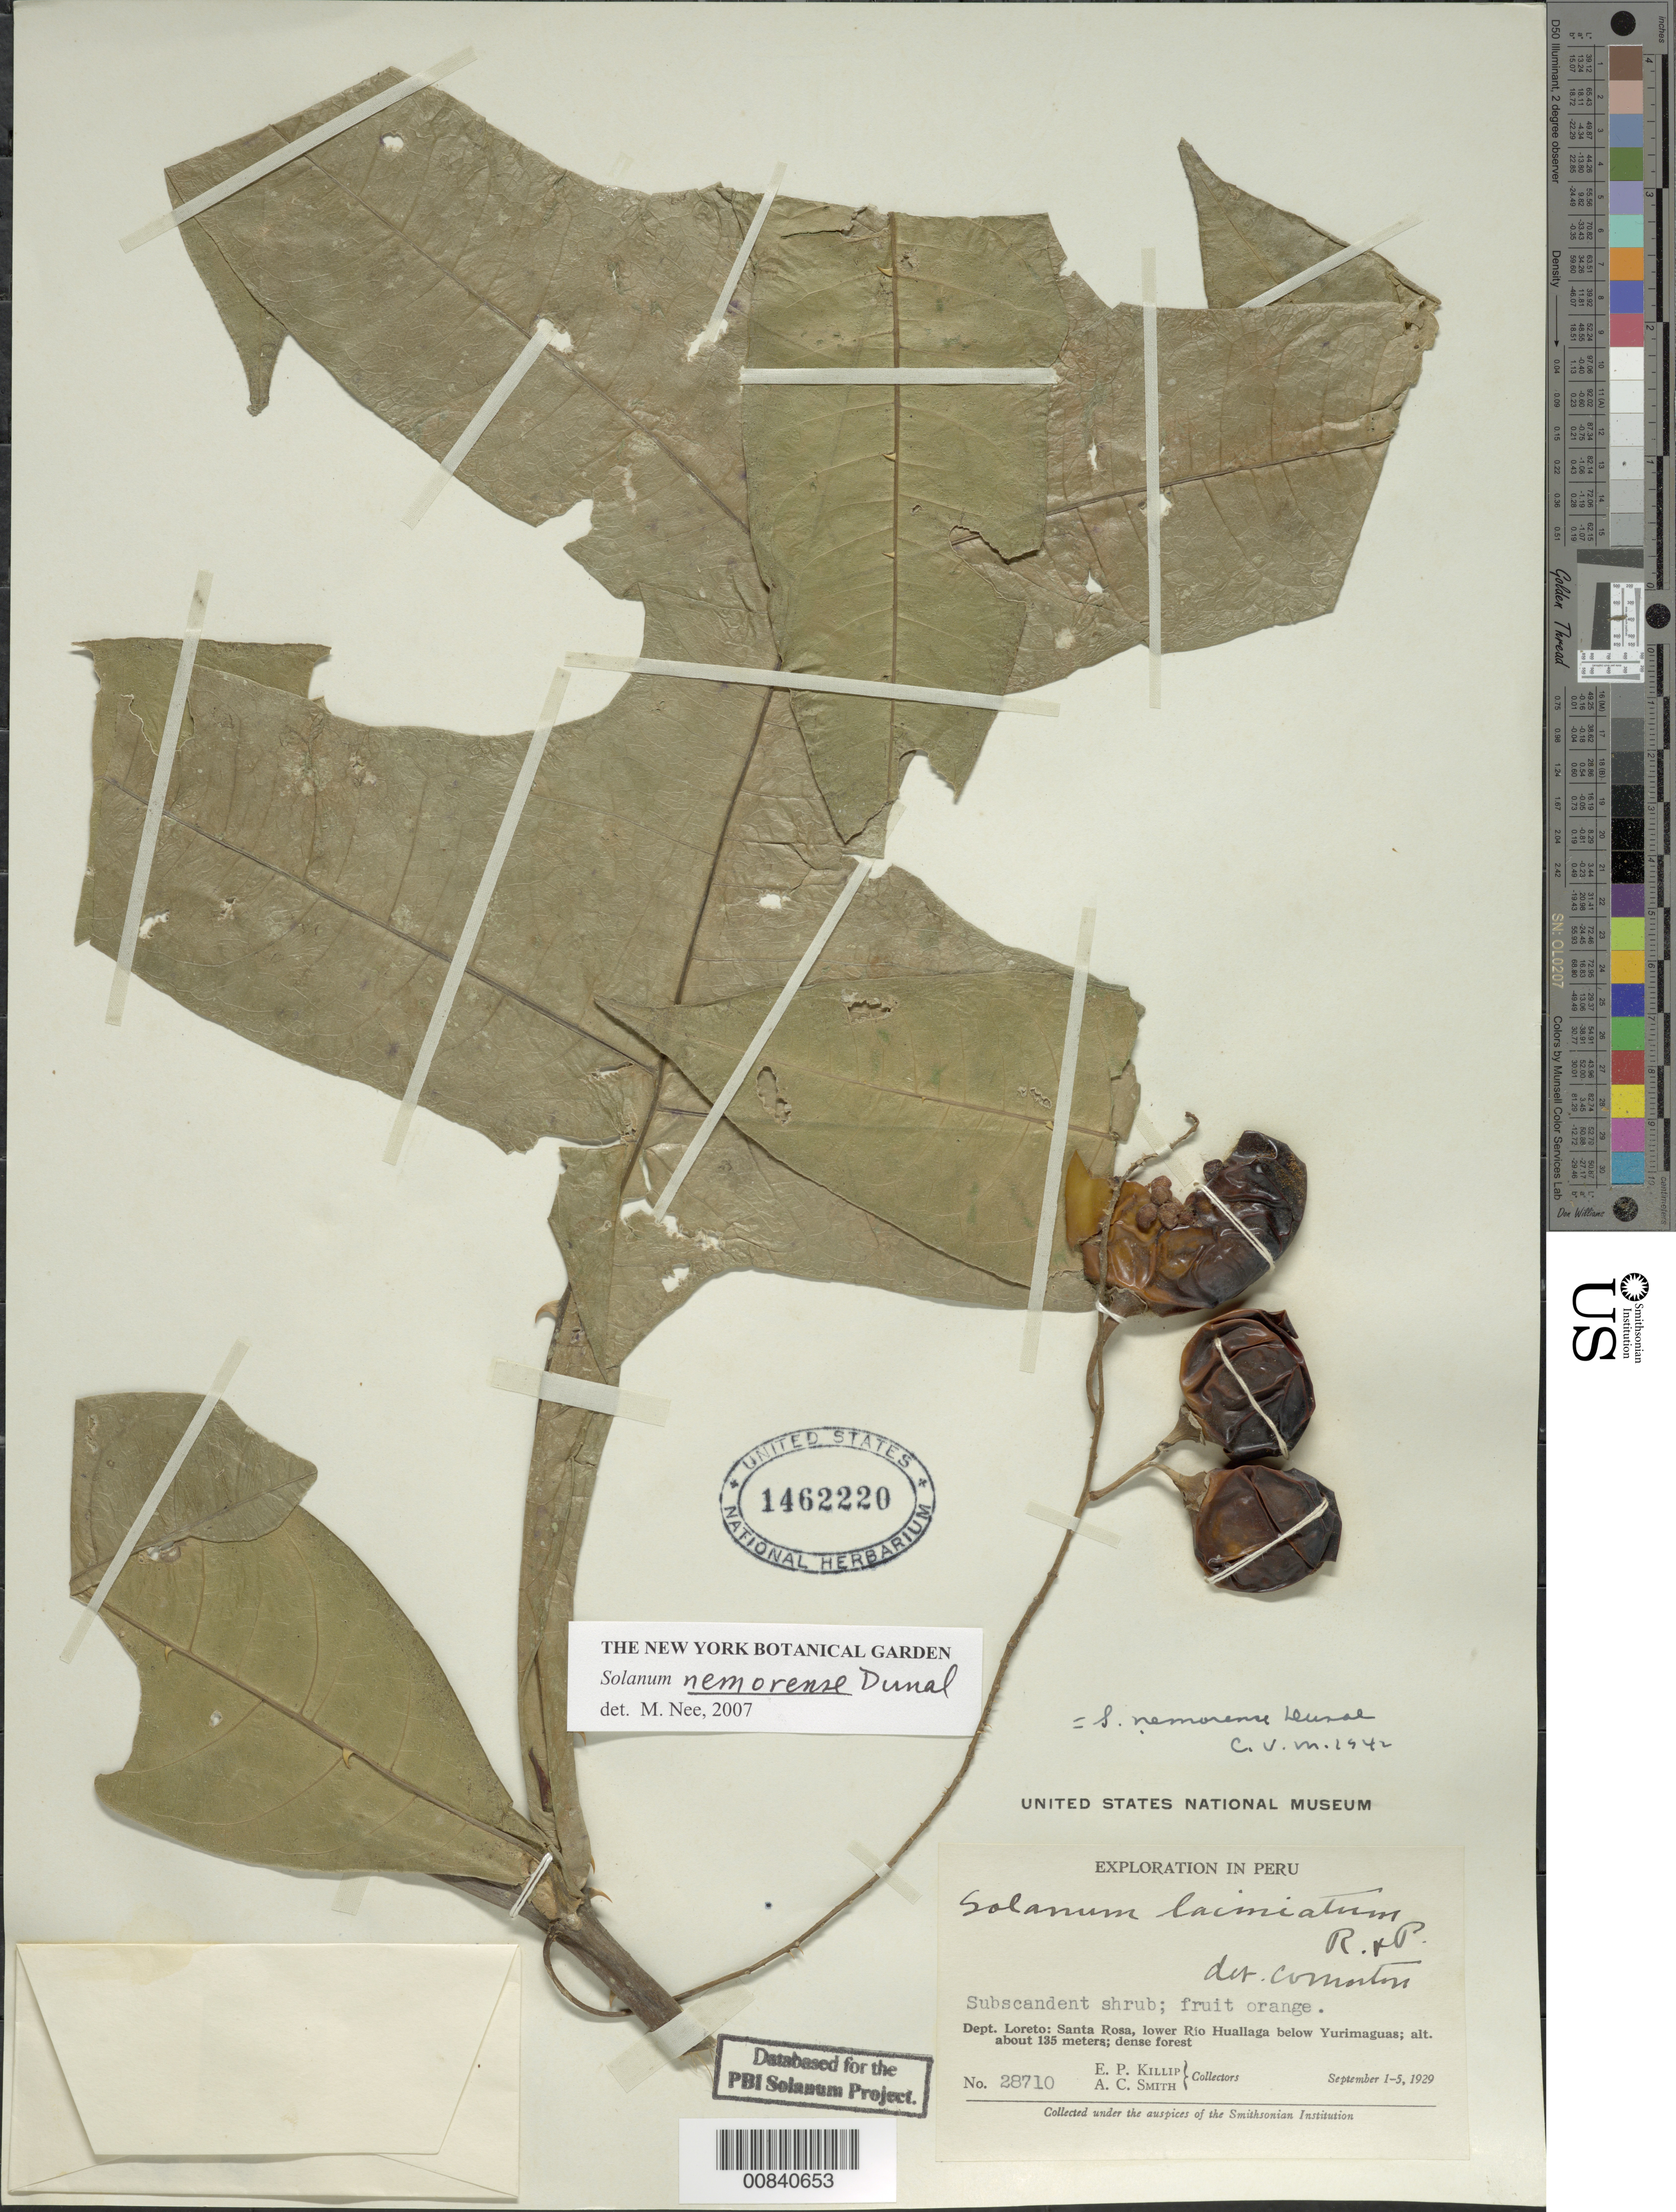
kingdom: Plantae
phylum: Tracheophyta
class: Magnoliopsida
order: Solanales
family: Solanaceae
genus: Solanum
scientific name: Solanum nemorense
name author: Dunal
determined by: Clark, J. L., (SEL), The Marie Selby Botanical Garden (UNITED STATES)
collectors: E. P. Killip & A. C. Smith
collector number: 28710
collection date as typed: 1 Sep 1928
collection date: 1928-09-01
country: Peru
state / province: Loreto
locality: Santa Rosa, lower Río Huallaga below Yurimaguas.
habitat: dense forest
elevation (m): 135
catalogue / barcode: US 1462220